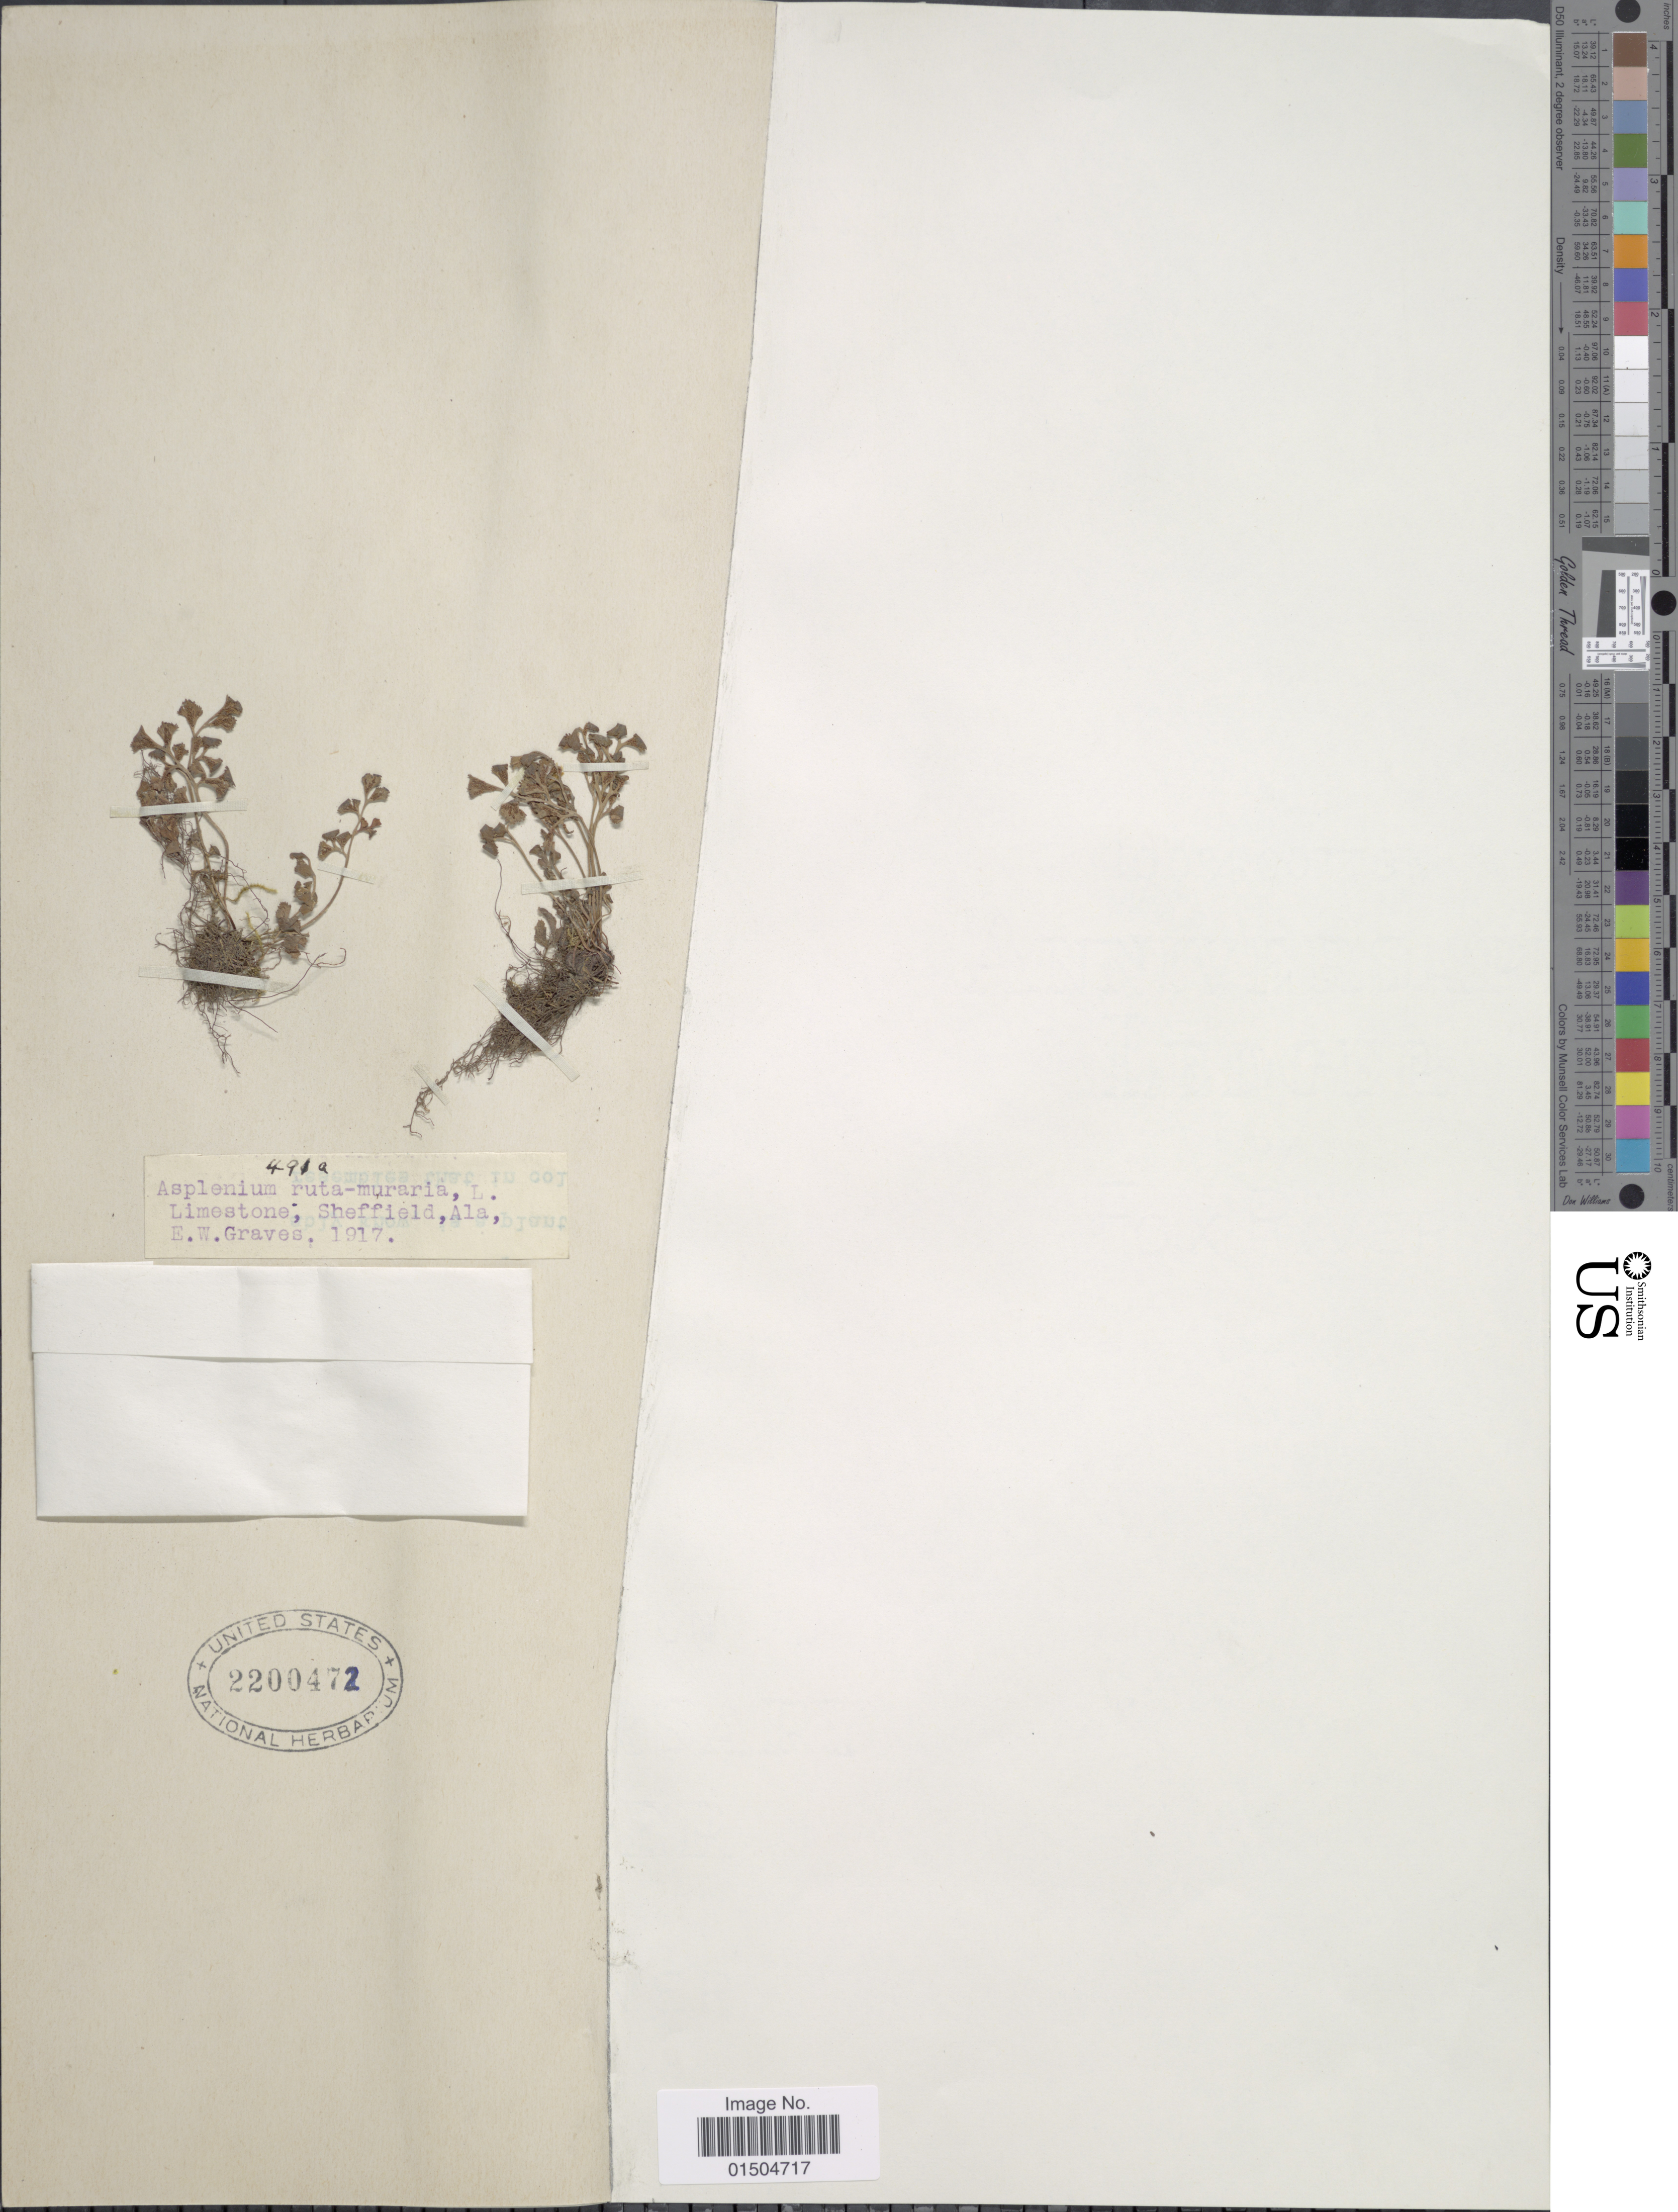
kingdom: Plantae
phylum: Tracheophyta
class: Polypodiopsida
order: Polypodiales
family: Aspleniaceae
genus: Asplenium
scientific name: Asplenium ruta-muraria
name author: L.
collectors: E. Graves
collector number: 491a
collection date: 1917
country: United States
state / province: Alabama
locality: Limestone; Sheffield.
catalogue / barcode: US 2200472